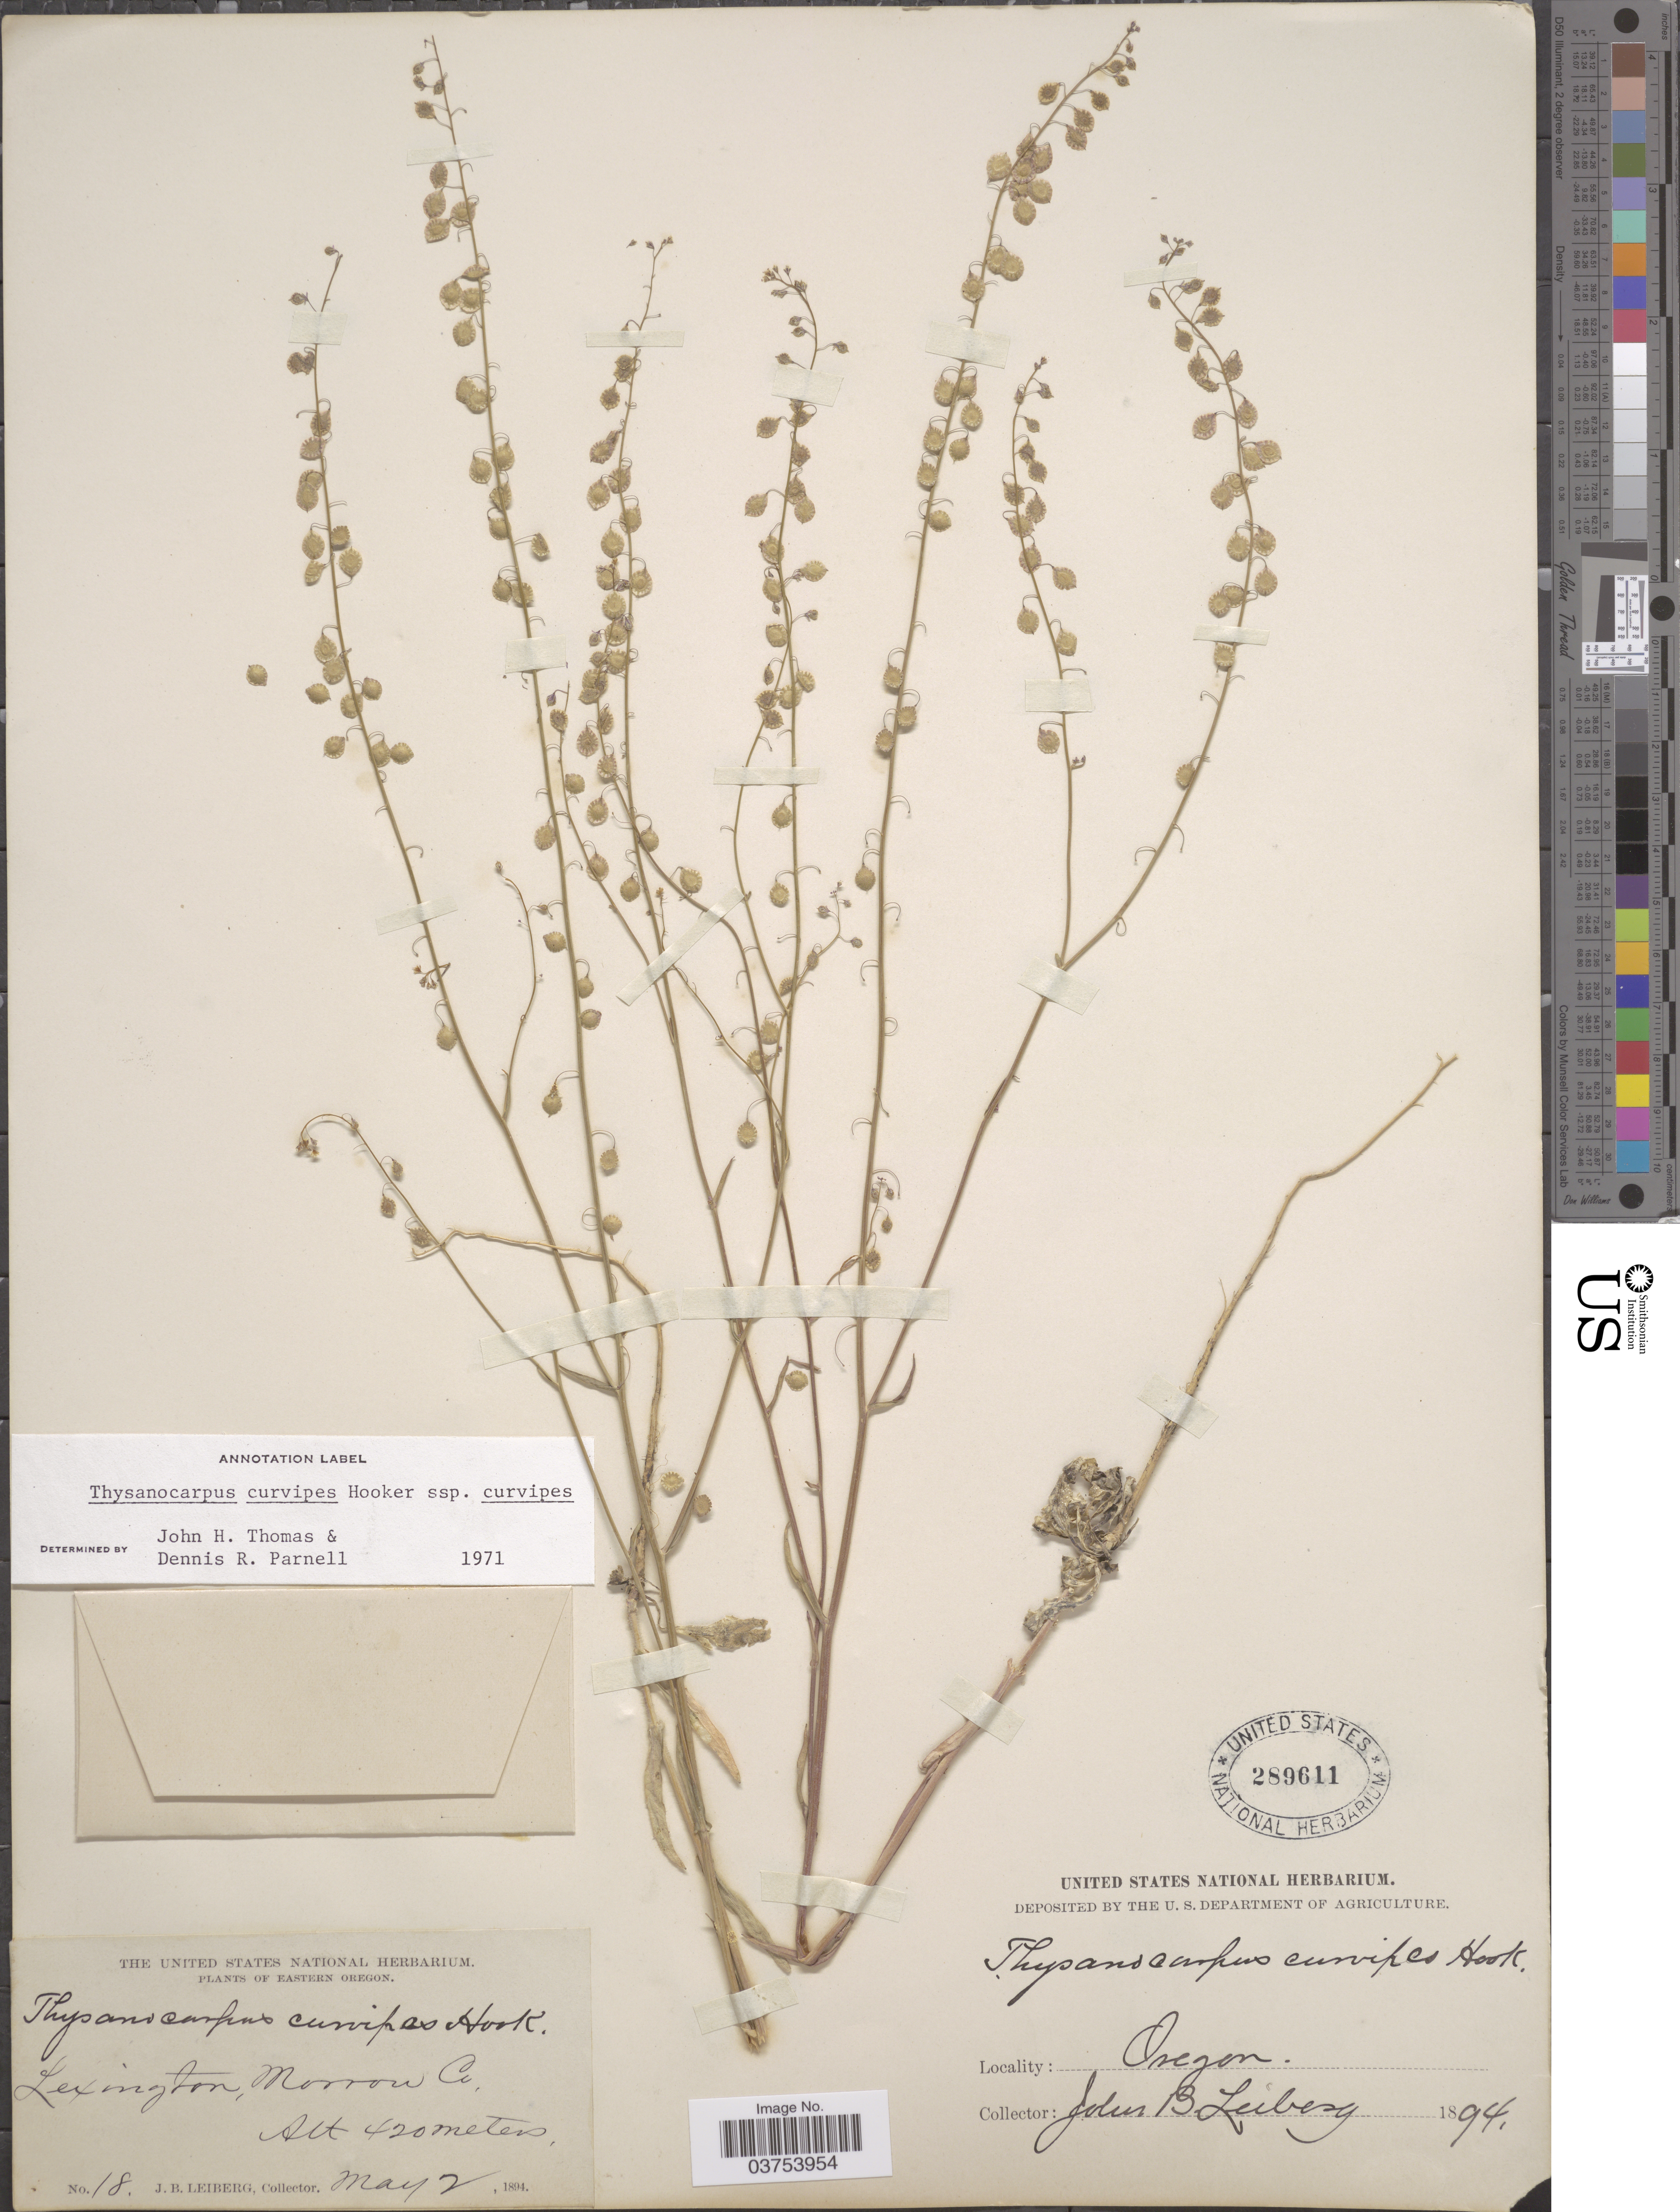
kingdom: Plantae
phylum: Tracheophyta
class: Magnoliopsida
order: Brassicales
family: Brassicaceae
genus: Thysanocarpus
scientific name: Thysanocarpus curvipes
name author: Hook.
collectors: J. B. Leiberg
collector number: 18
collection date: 1894-05-02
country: United States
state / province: Oregon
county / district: Morrow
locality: Eastern Oregon. Lexington, Morrow Co.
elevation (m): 420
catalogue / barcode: US 289611